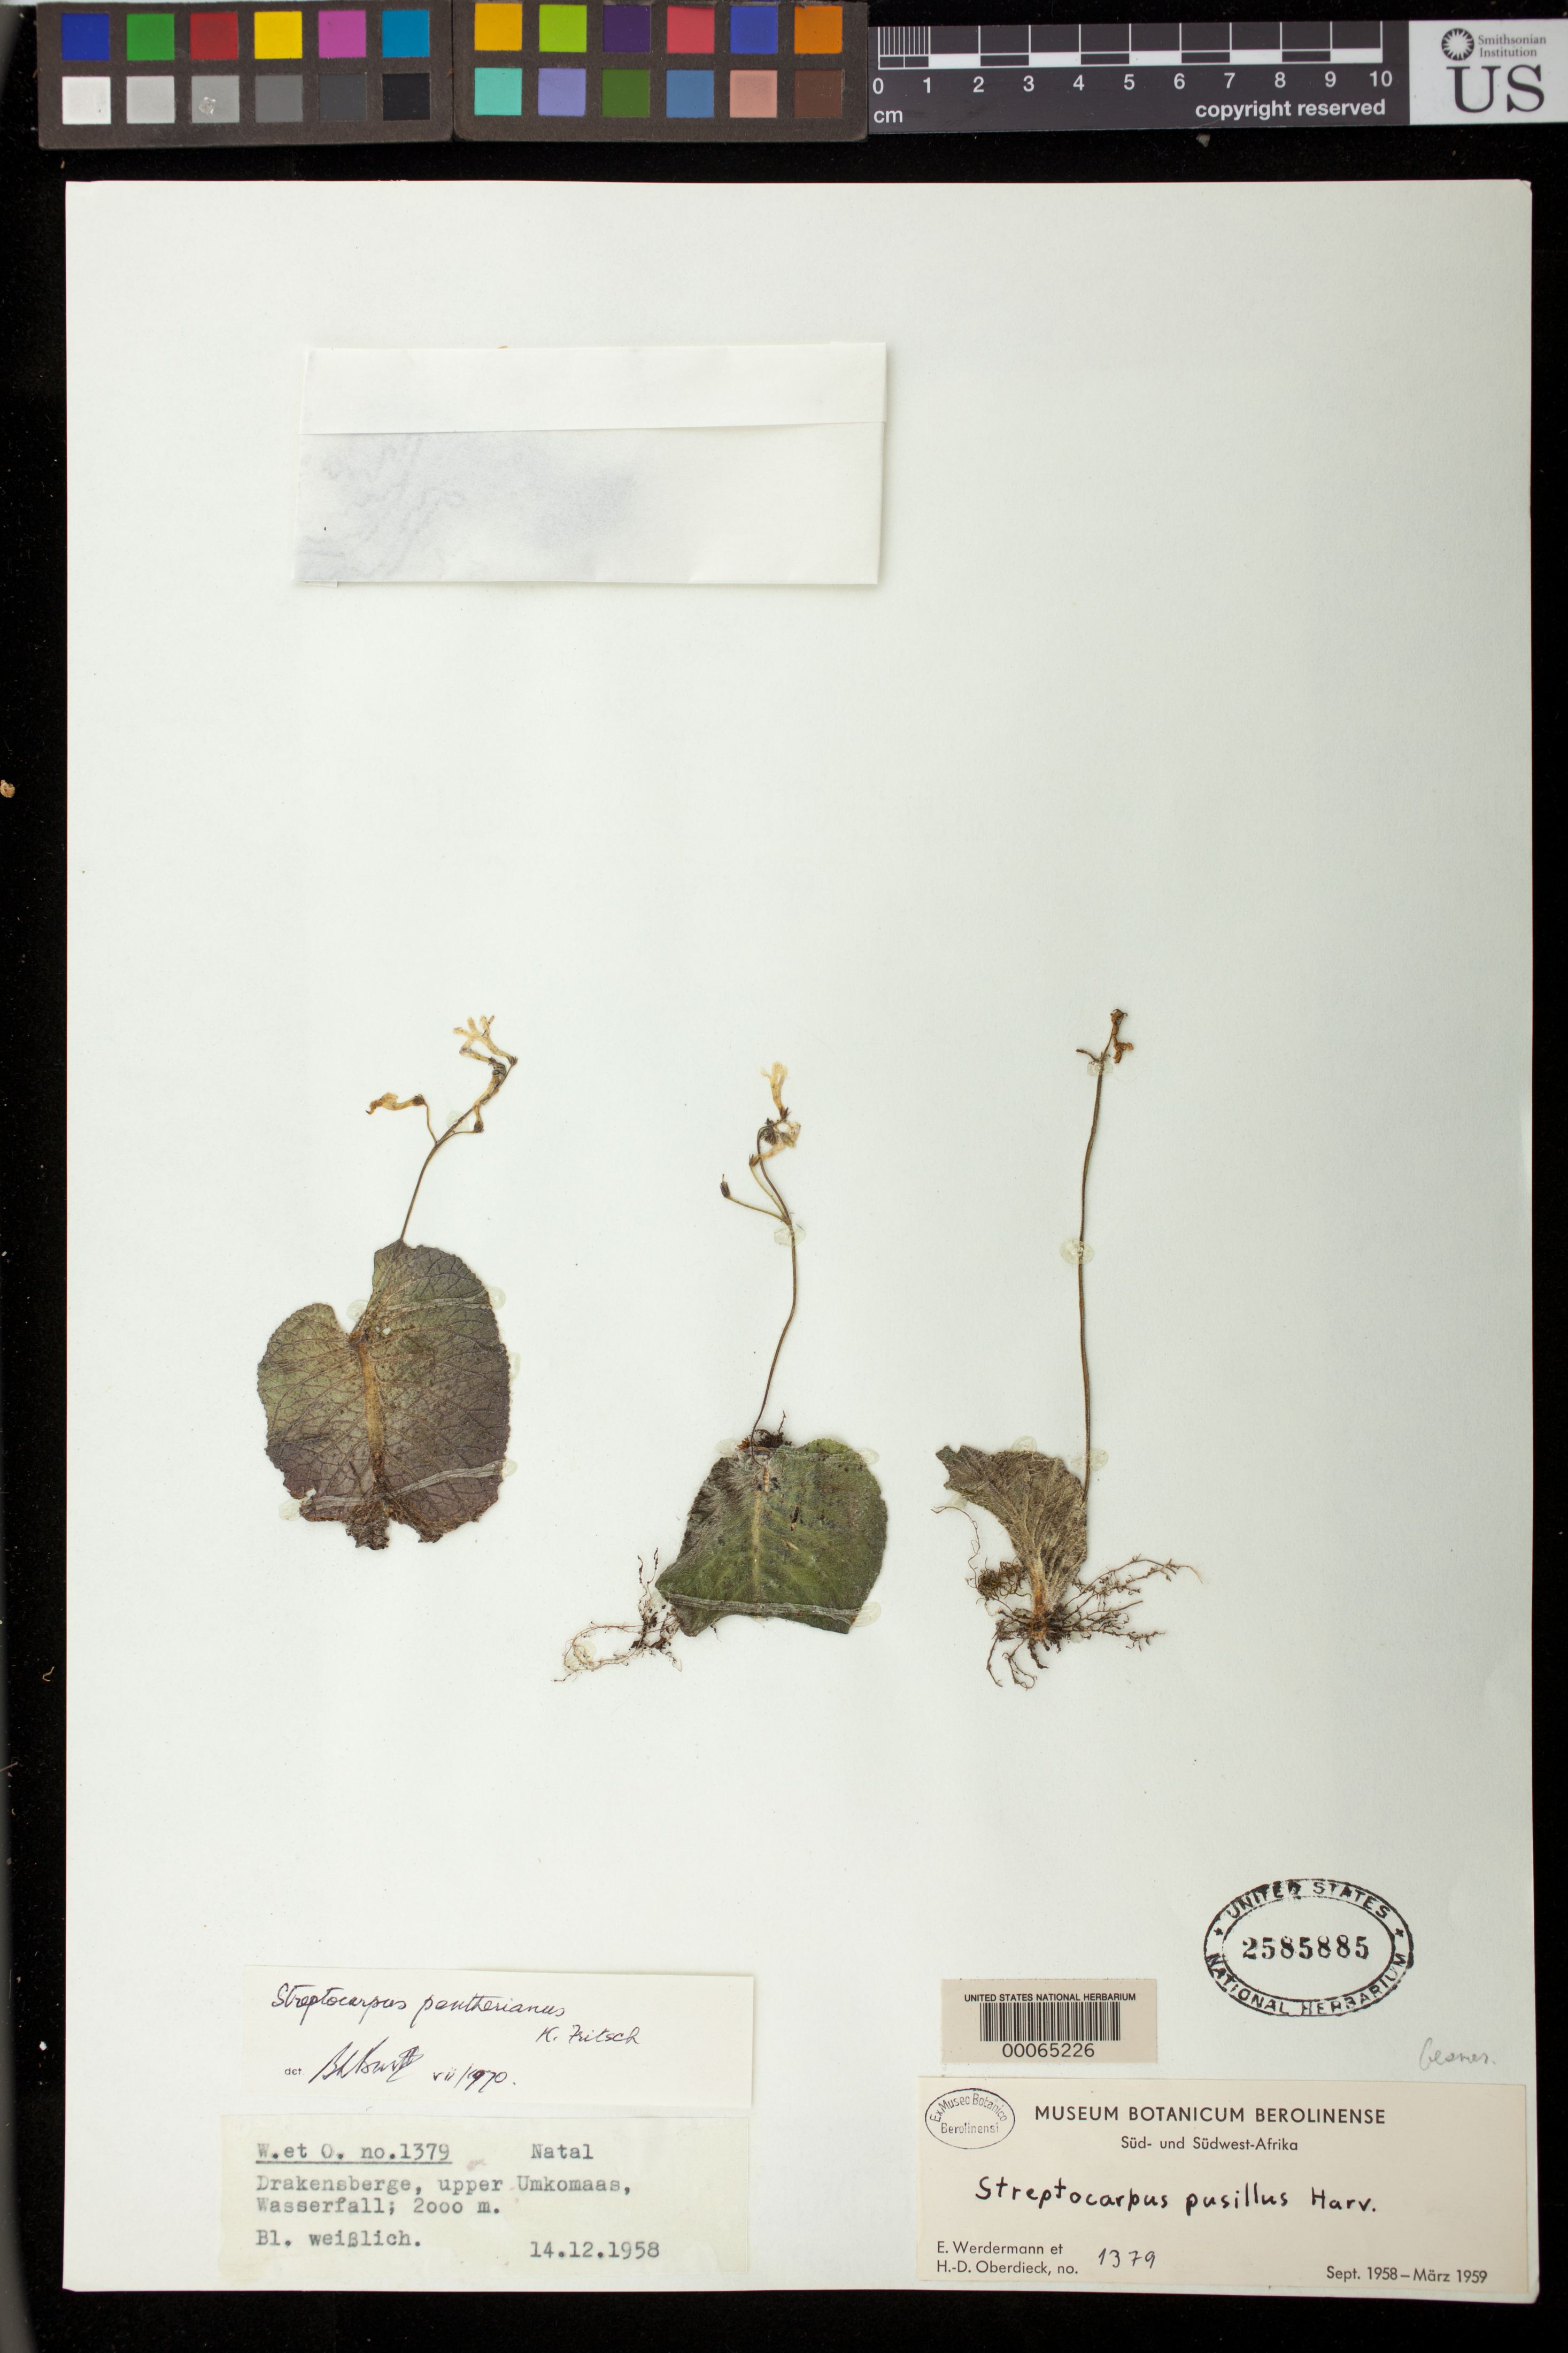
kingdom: Plantae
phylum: Tracheophyta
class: Magnoliopsida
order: Lamiales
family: Gesneriaceae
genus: Streptocarpus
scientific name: Streptocarpus pentherianus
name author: Fritsch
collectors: E. Werdermann & H. Oberdieck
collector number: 1379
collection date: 1958-12-14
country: South Africa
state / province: KwaZulu-Natal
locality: Drakensberge, upper Umkomaas, Wasserfall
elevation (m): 2000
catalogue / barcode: US 2585885